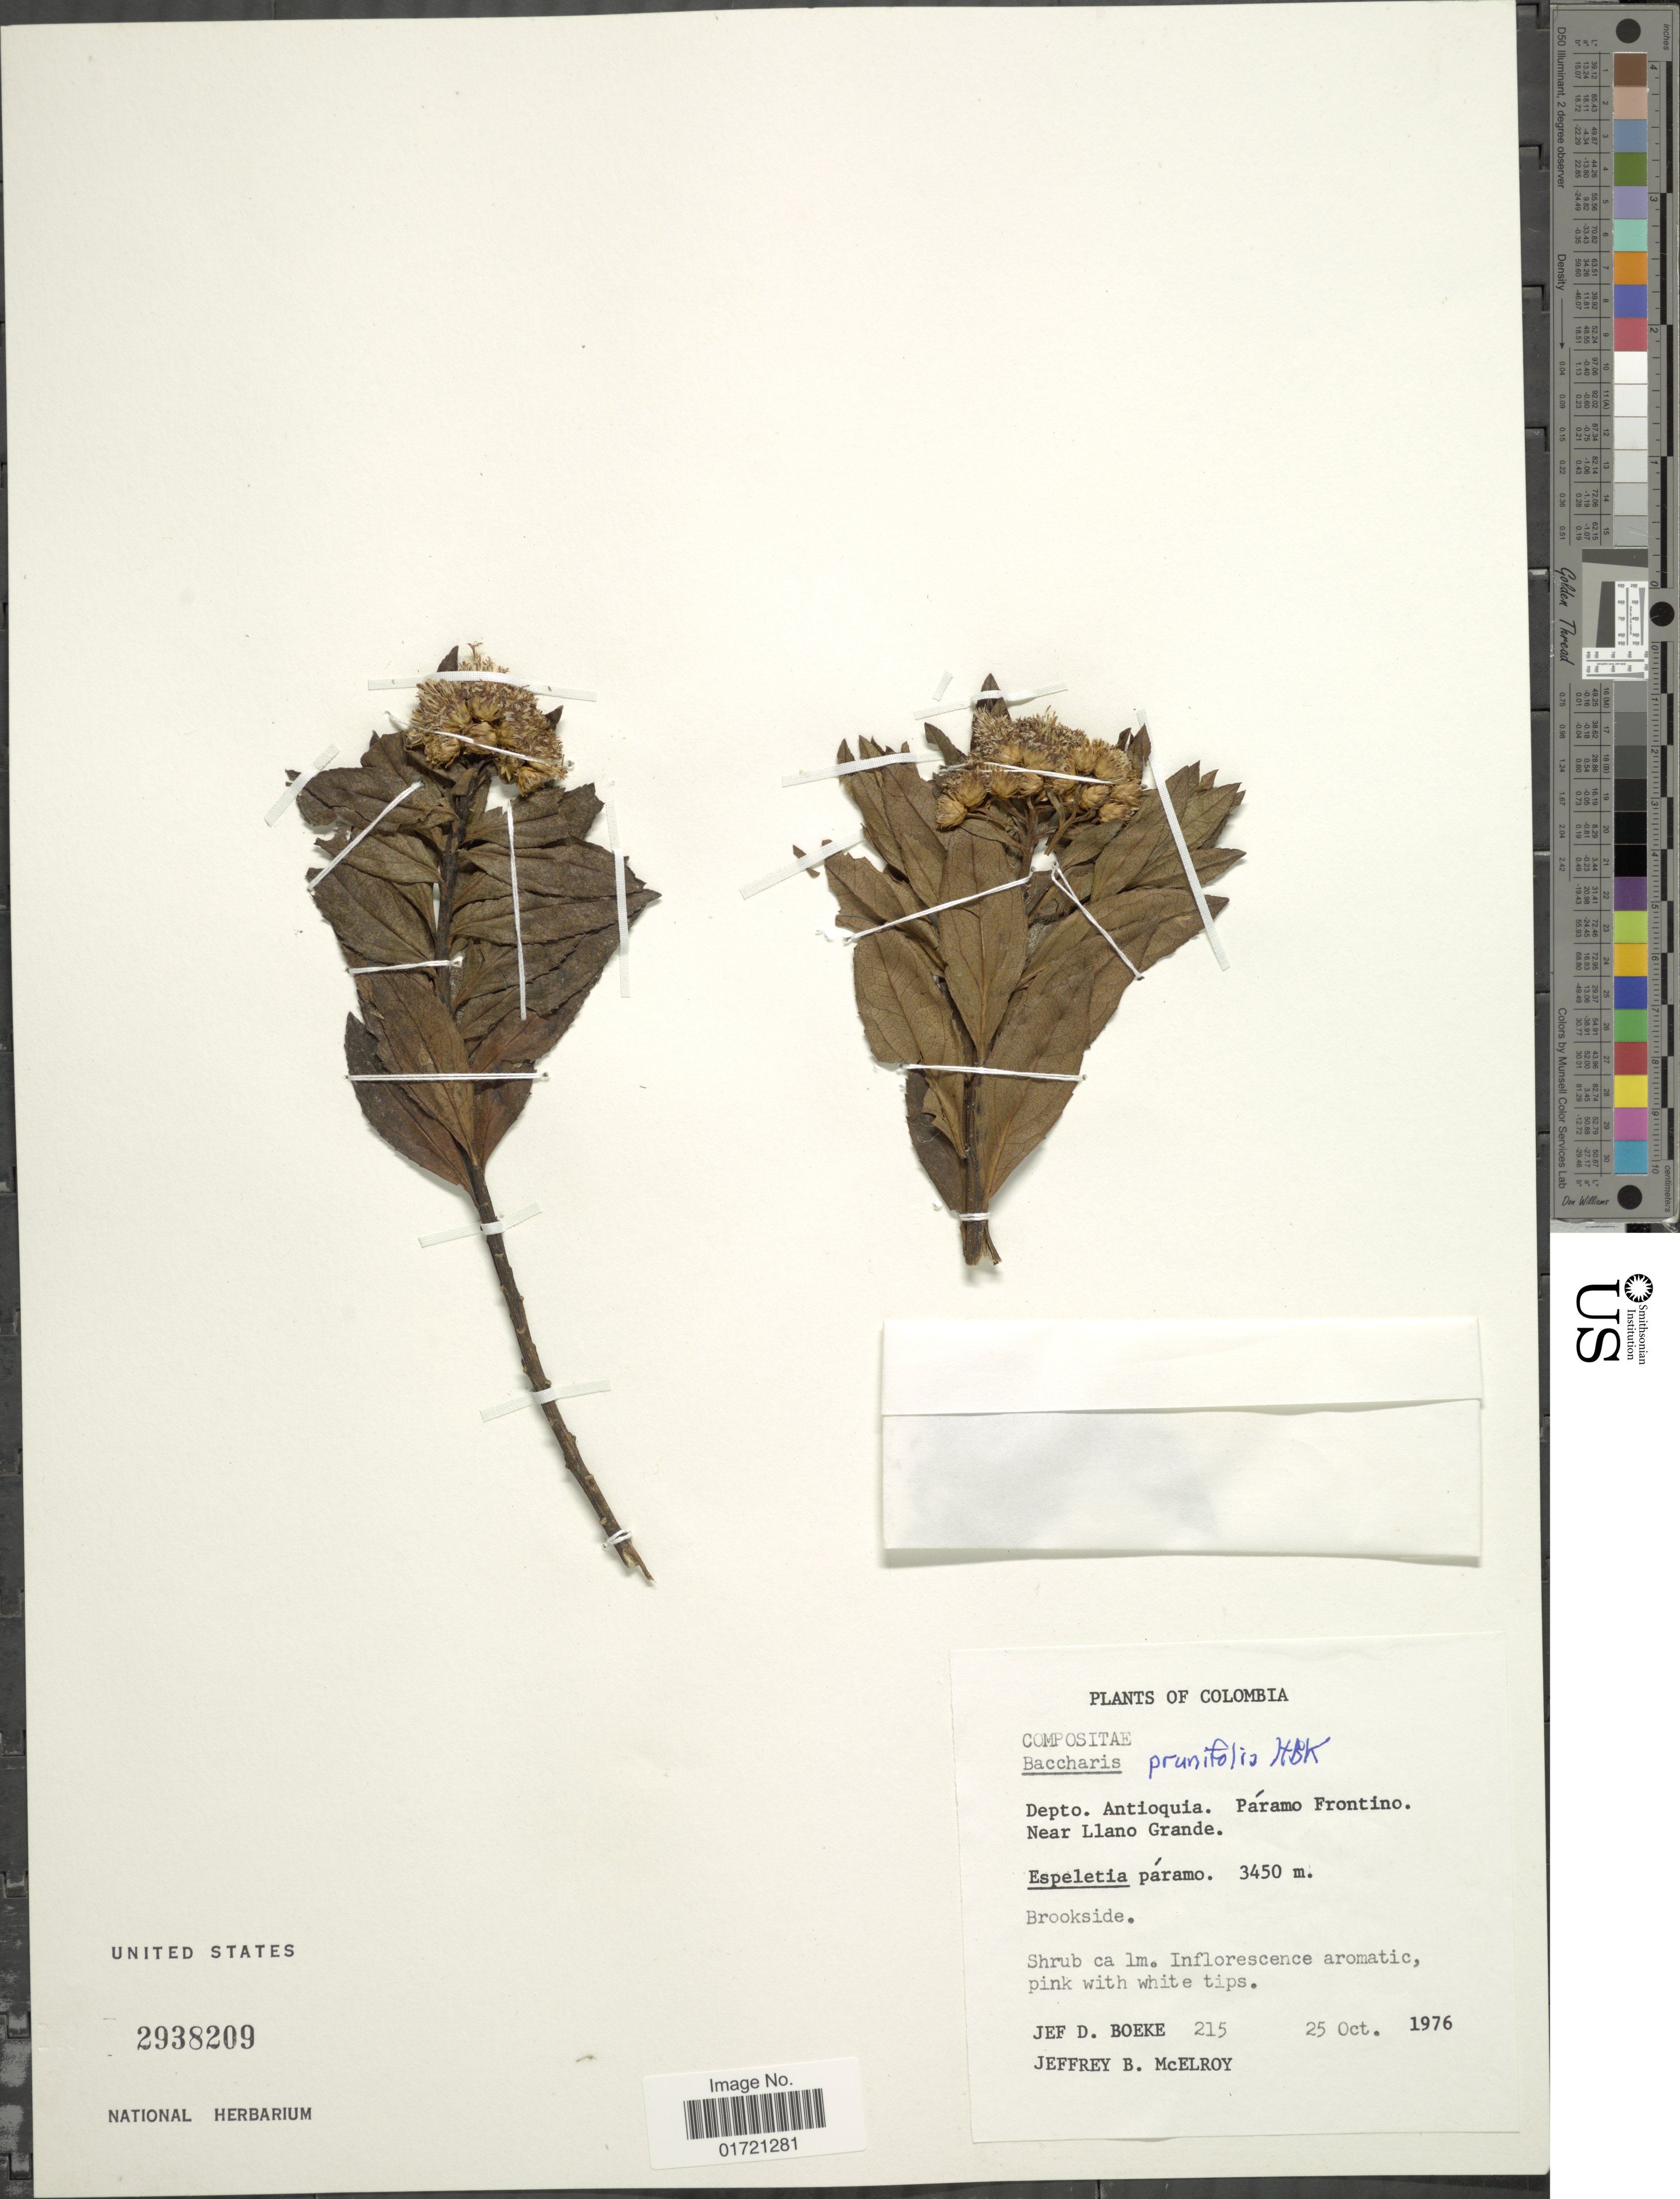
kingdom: Plantae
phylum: Tracheophyta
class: Magnoliopsida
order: Asterales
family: Asteraceae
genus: Baccharis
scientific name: Baccharis prunifolia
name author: Kunth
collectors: J. D. Boeke & J. B. McElroy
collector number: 215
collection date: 1976-10-25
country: Colombia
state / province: Antioquia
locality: Depto. Antioquia. Páramo Frontiro. Near Llano Grande.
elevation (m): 3450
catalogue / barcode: US 2938209